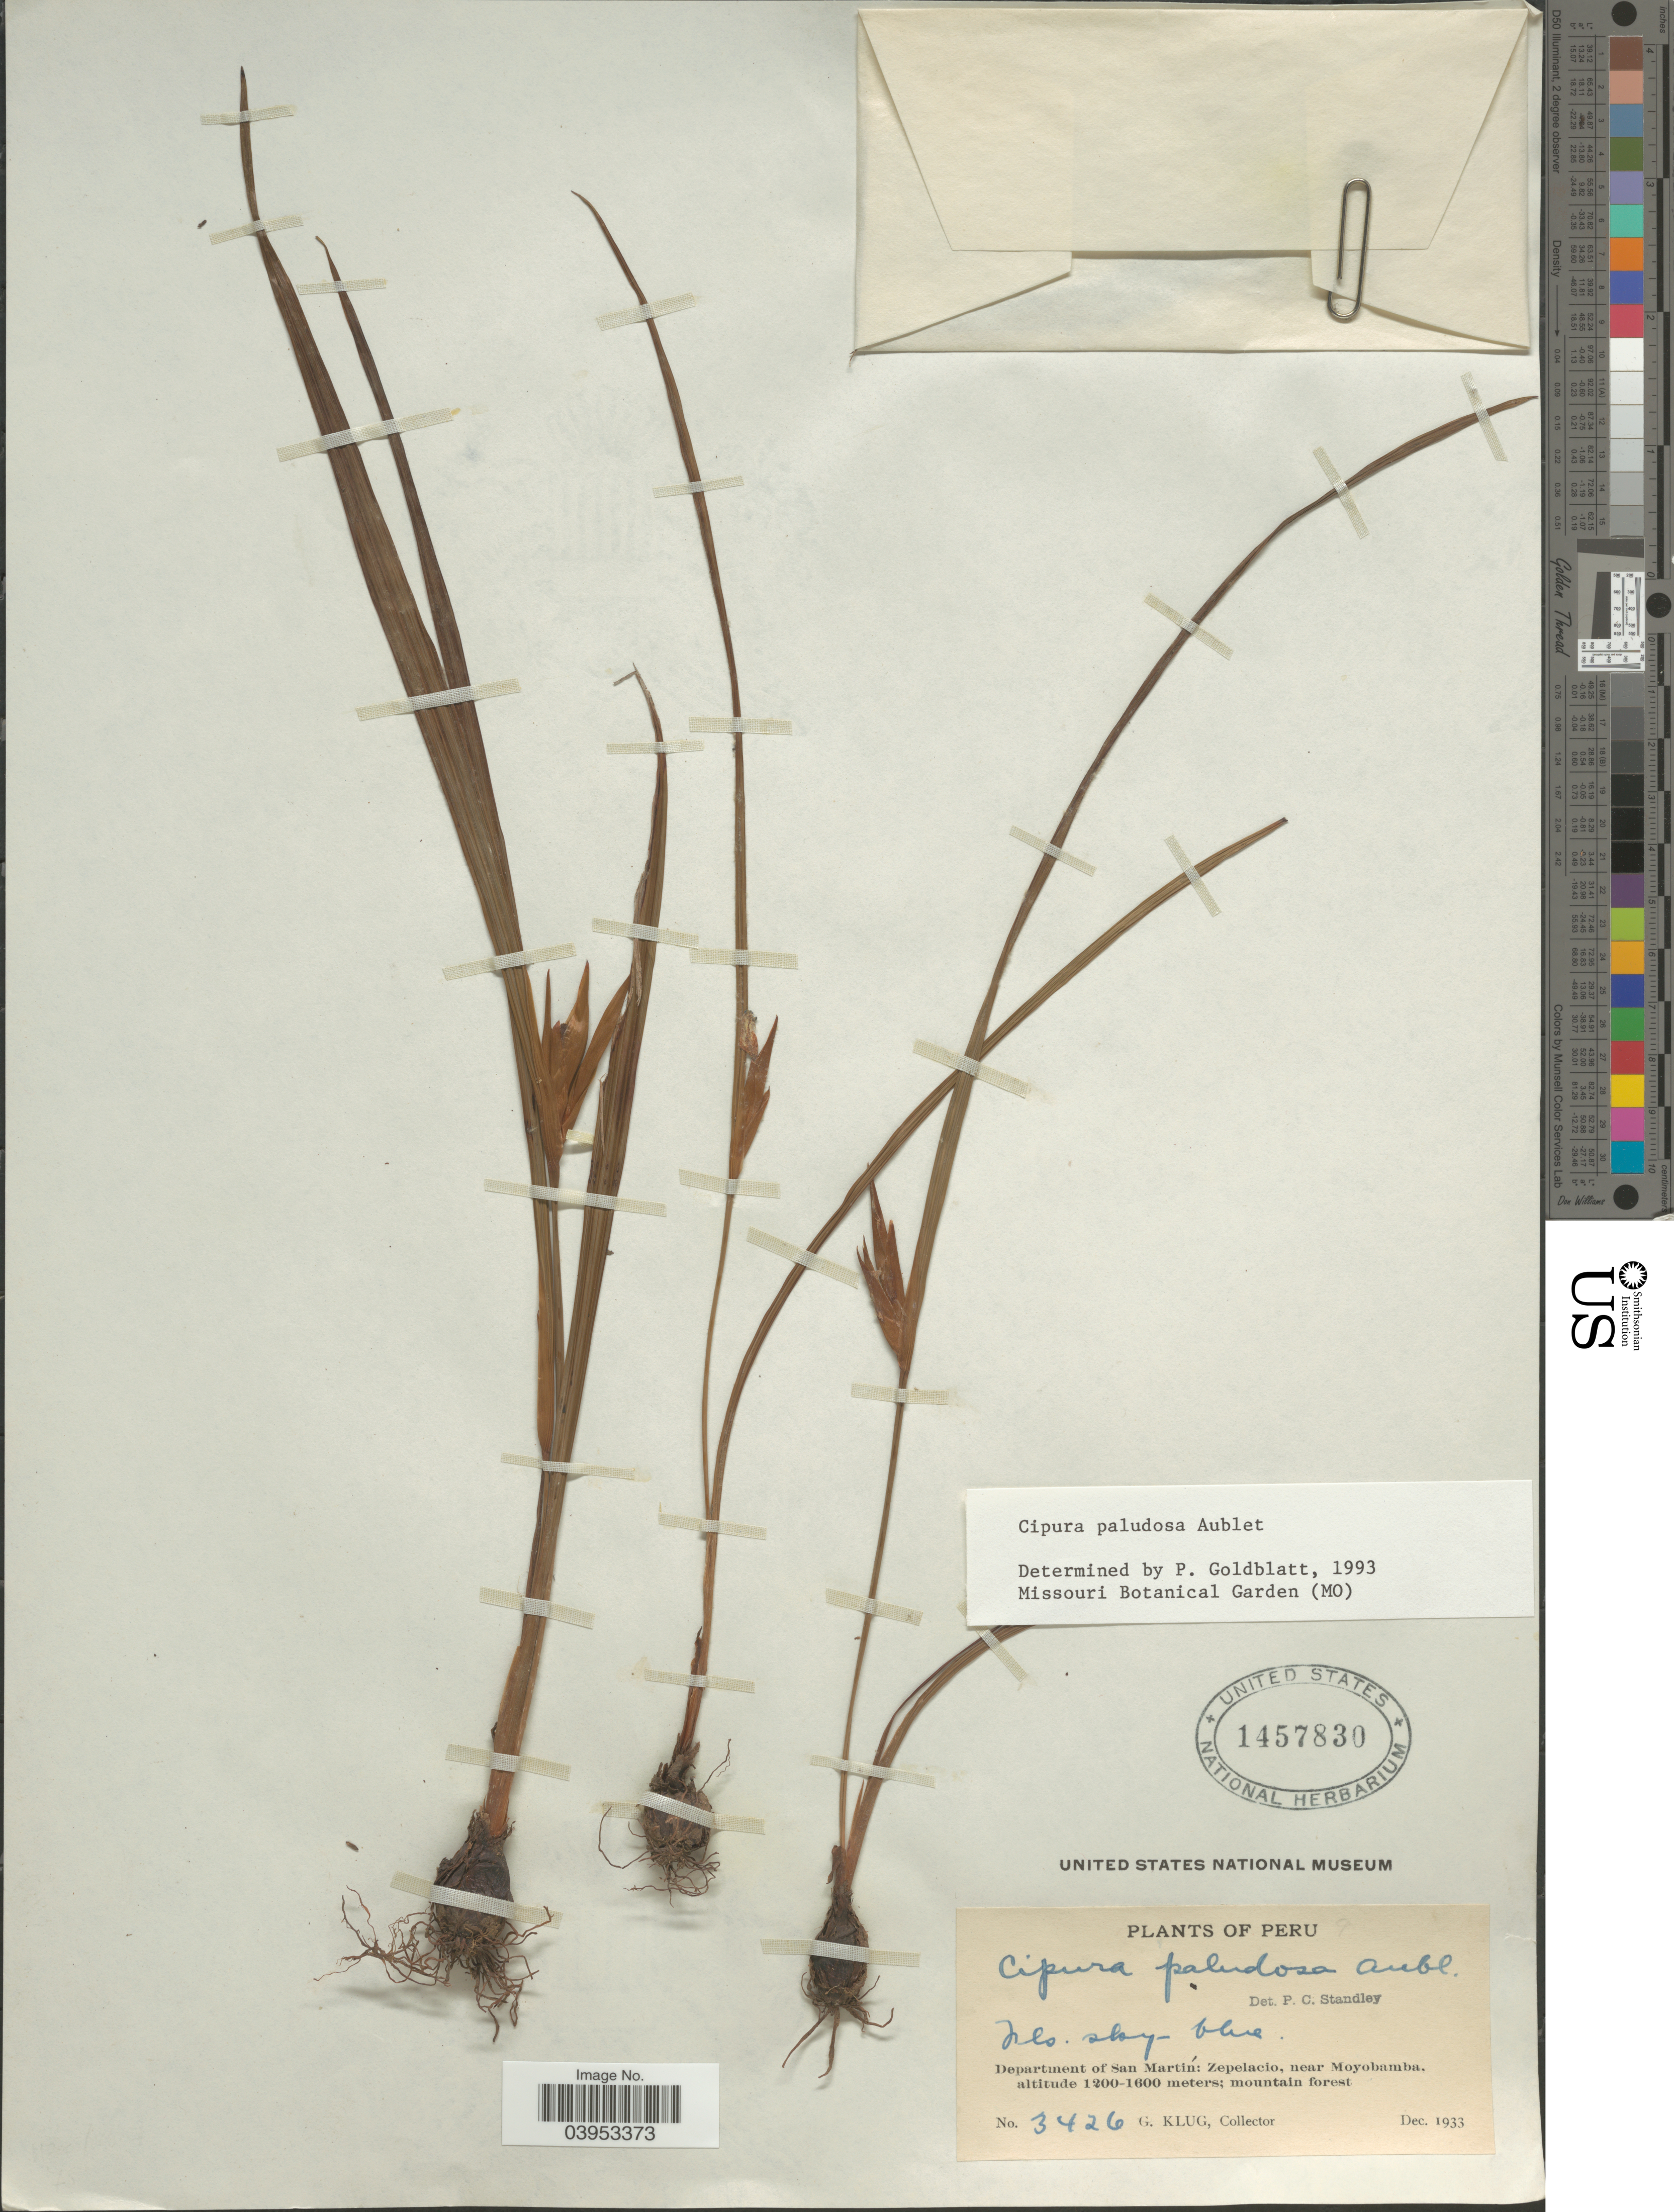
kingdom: Plantae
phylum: Tracheophyta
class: Liliopsida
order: Asparagales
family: Iridaceae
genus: Cipura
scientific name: Cipura paludosa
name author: Aubl.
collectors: G. Klug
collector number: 3426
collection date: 1933-12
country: Peru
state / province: San Martín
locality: Department of San Martín: Zepelacio, near Moyobamba.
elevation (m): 1200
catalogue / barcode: US 1457830